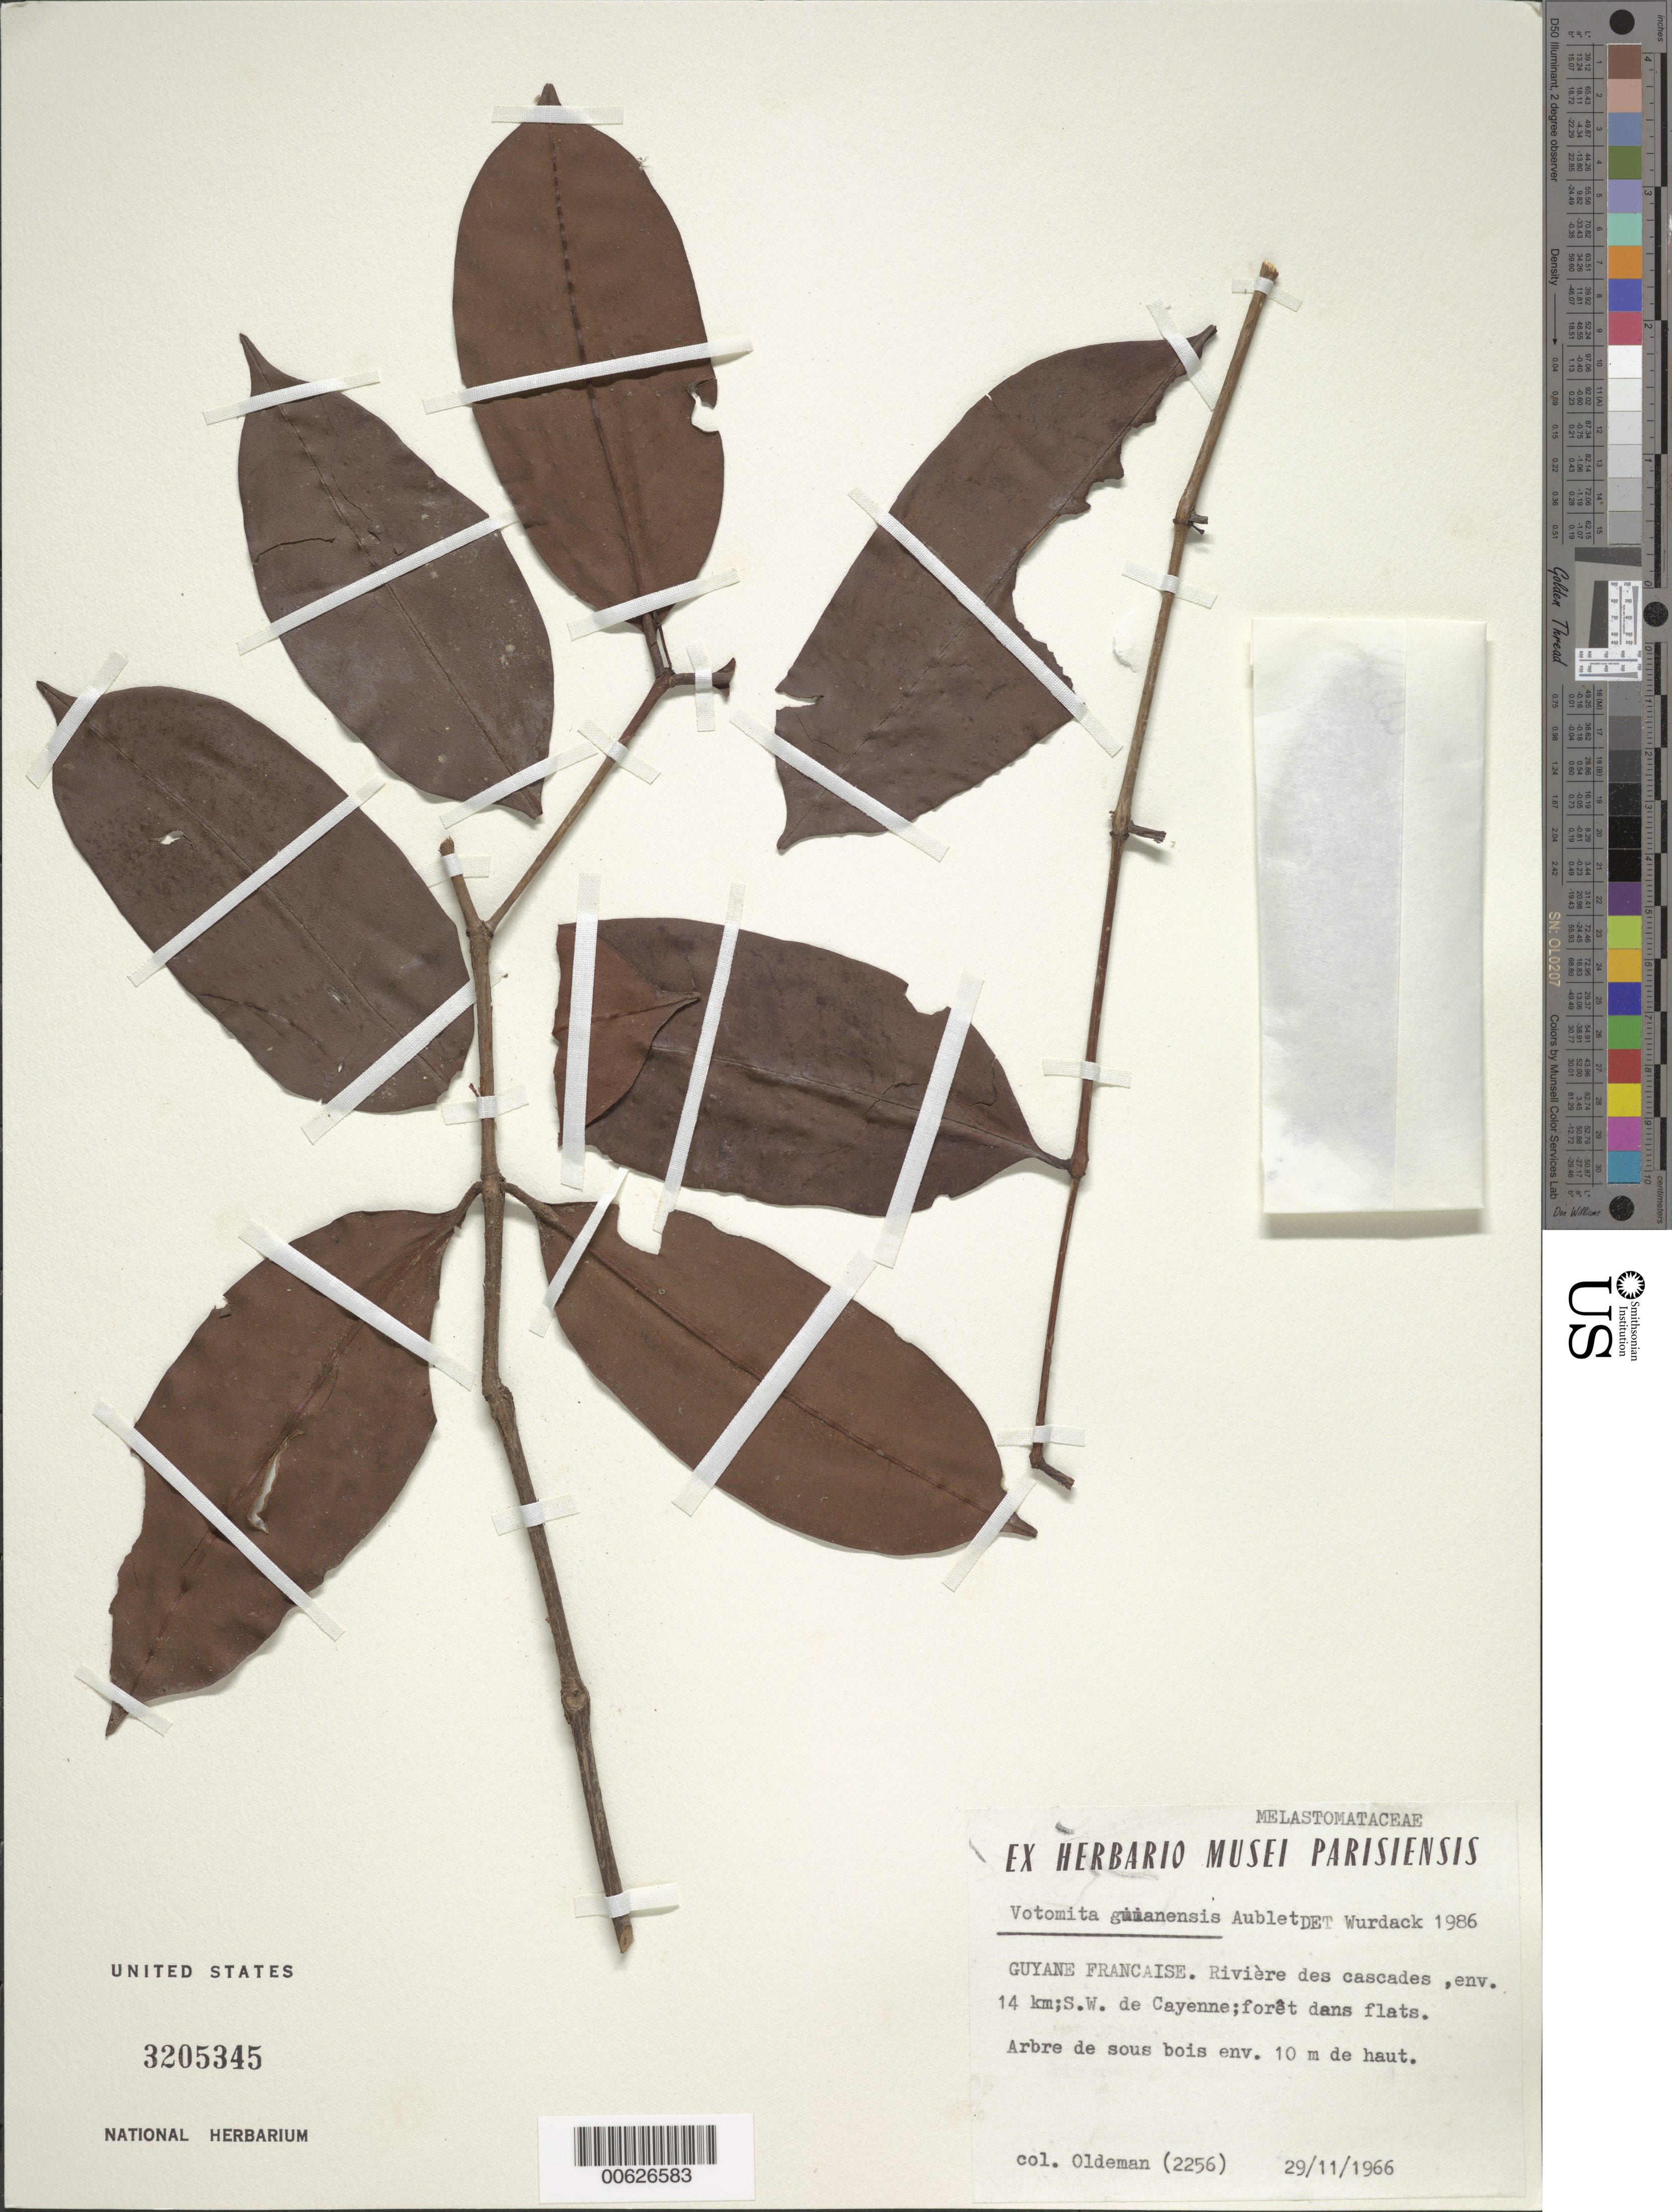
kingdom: Plantae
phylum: Tracheophyta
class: Magnoliopsida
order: Myrtales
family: Melastomataceae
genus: Votomita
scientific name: Votomita guianensis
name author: Aubl.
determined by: Wurdack, John J., (US), US (UNITED STATES)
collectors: R. Oldeman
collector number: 2256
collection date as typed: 29-Nov-66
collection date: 1966-11-29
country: French Guiana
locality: Rivière des Cascades, env. 14 km SW de Cayenne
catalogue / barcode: US 3205345